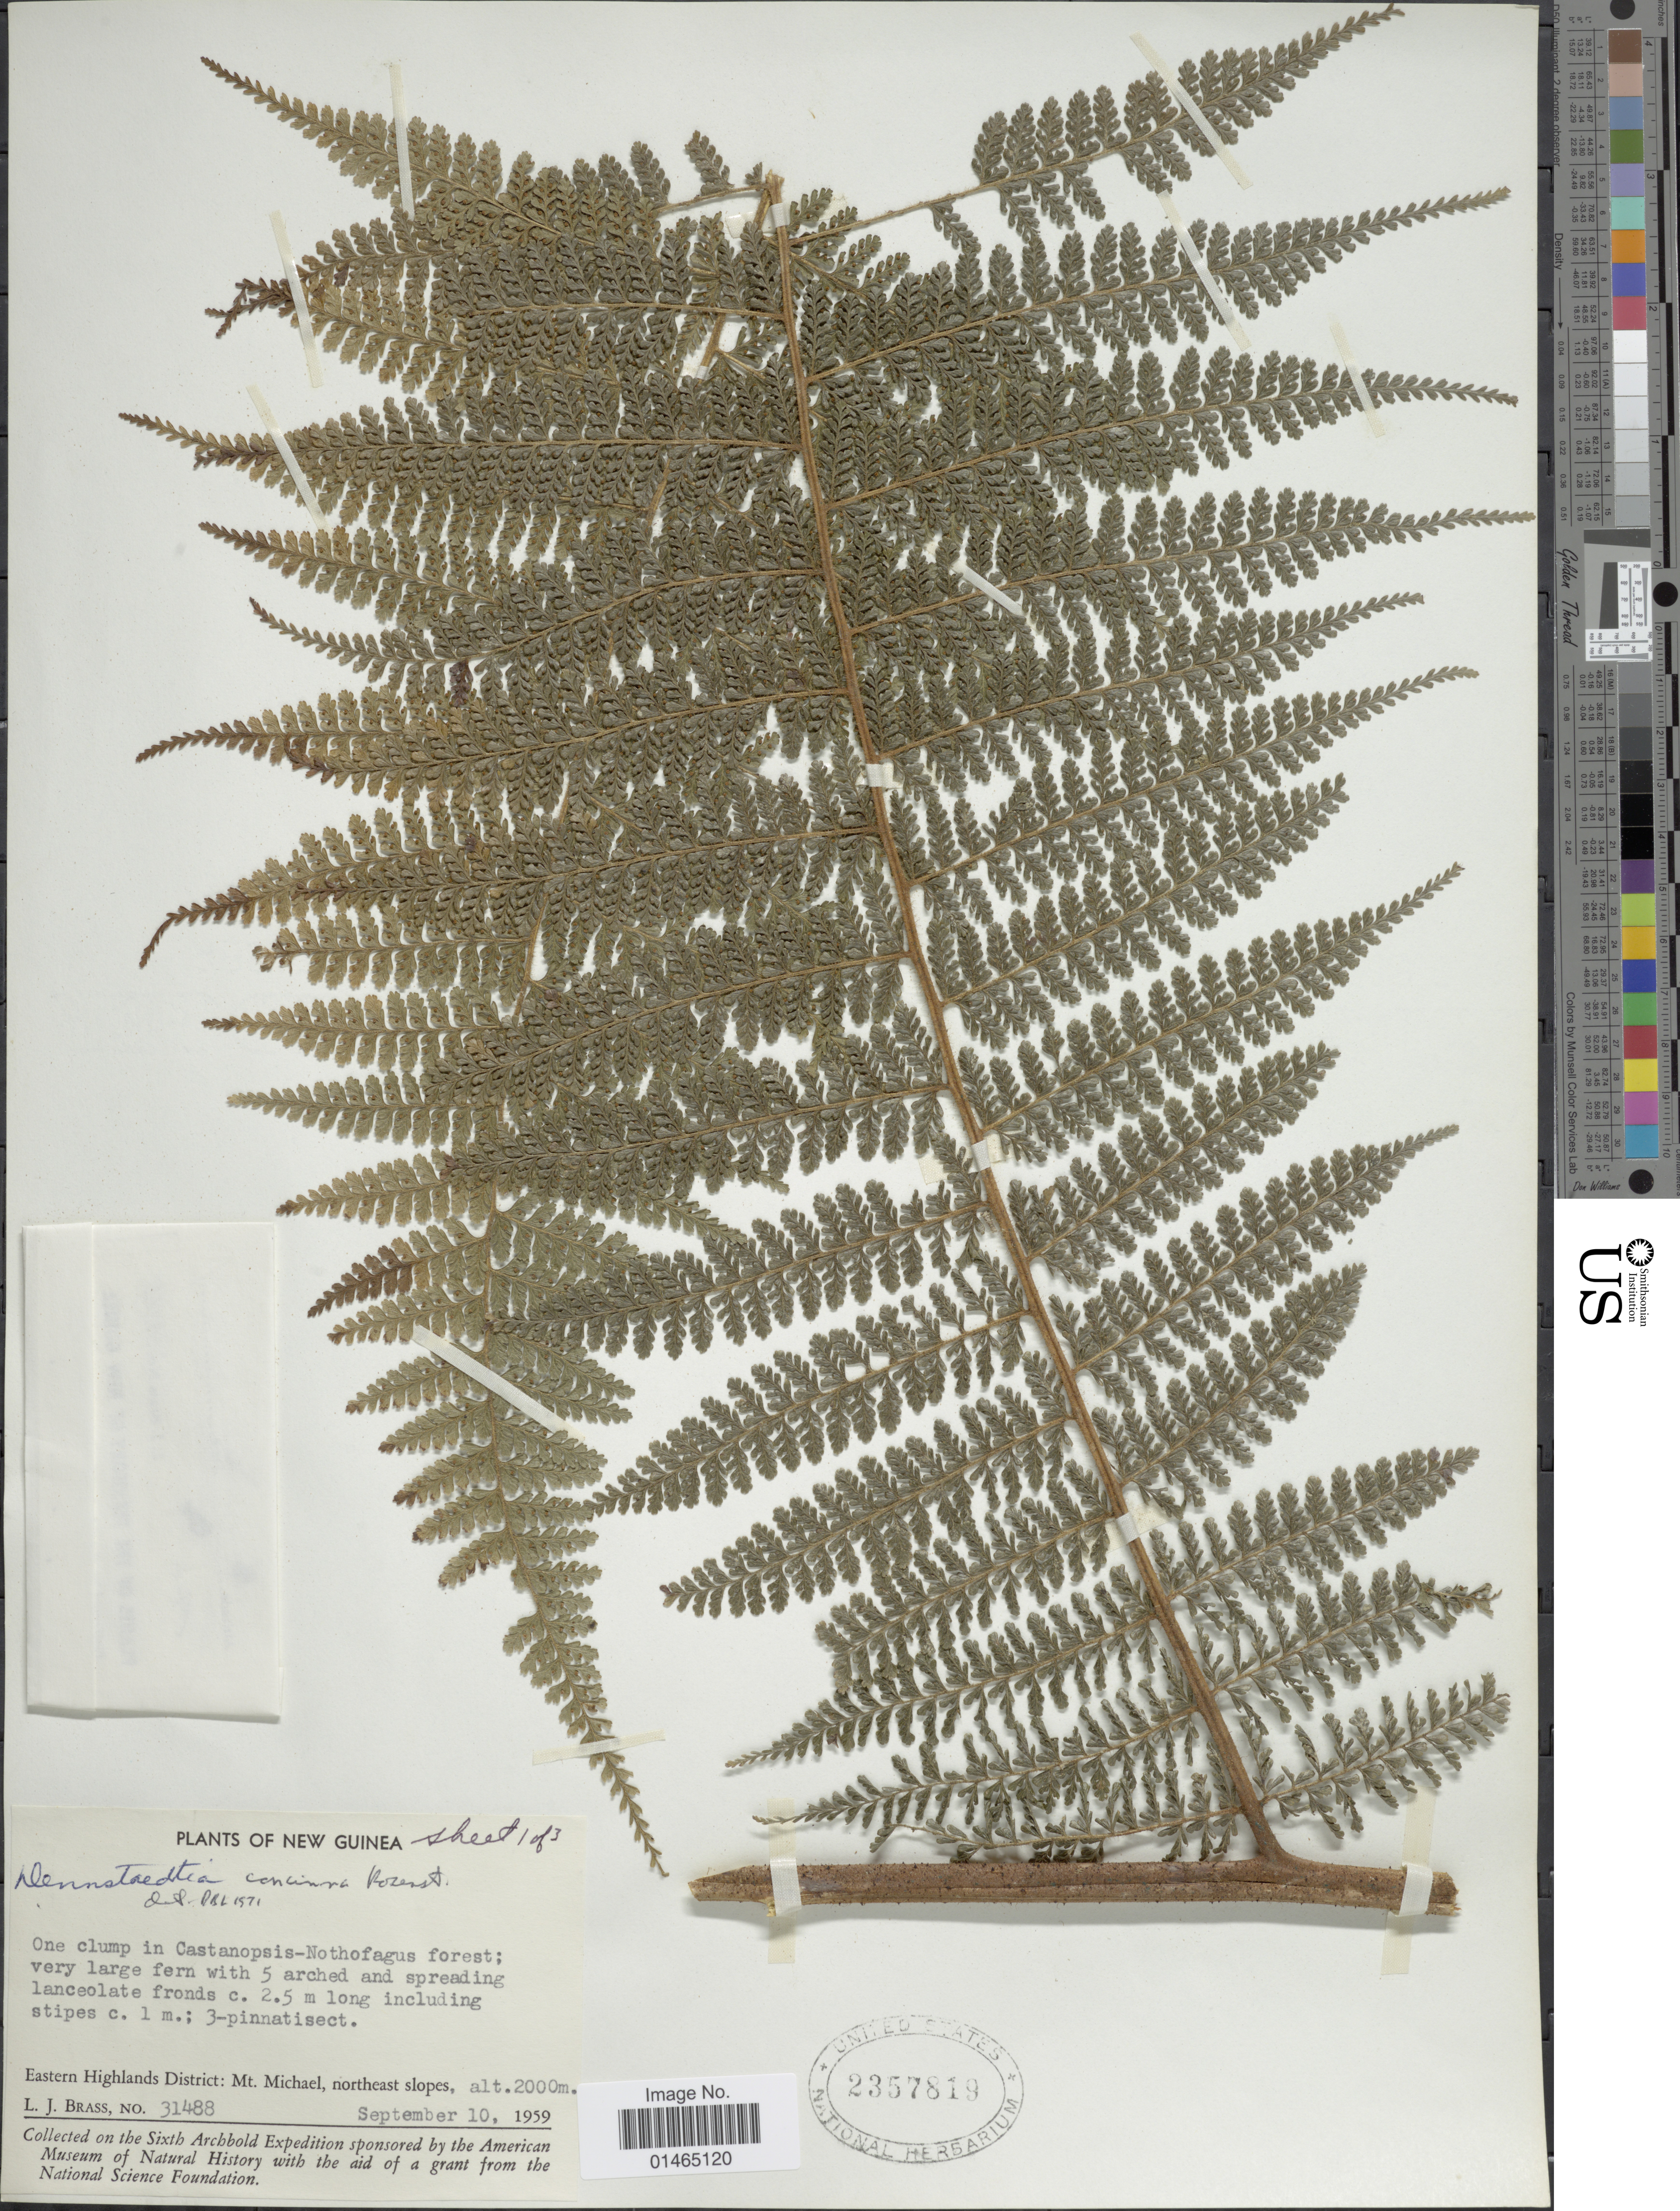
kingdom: Plantae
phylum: Tracheophyta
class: Polypodiopsida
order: Polypodiales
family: Dennstaedtiaceae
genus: Dennstaedtia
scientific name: Dennstaedtia concinna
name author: Rosenst.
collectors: L. J. Brass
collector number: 31488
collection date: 1959-09-10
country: Papua New Guinea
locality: New Guinea. Eastern Highlands District: Mt. Michael, northeast slopes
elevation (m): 2000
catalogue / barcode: US 2357819